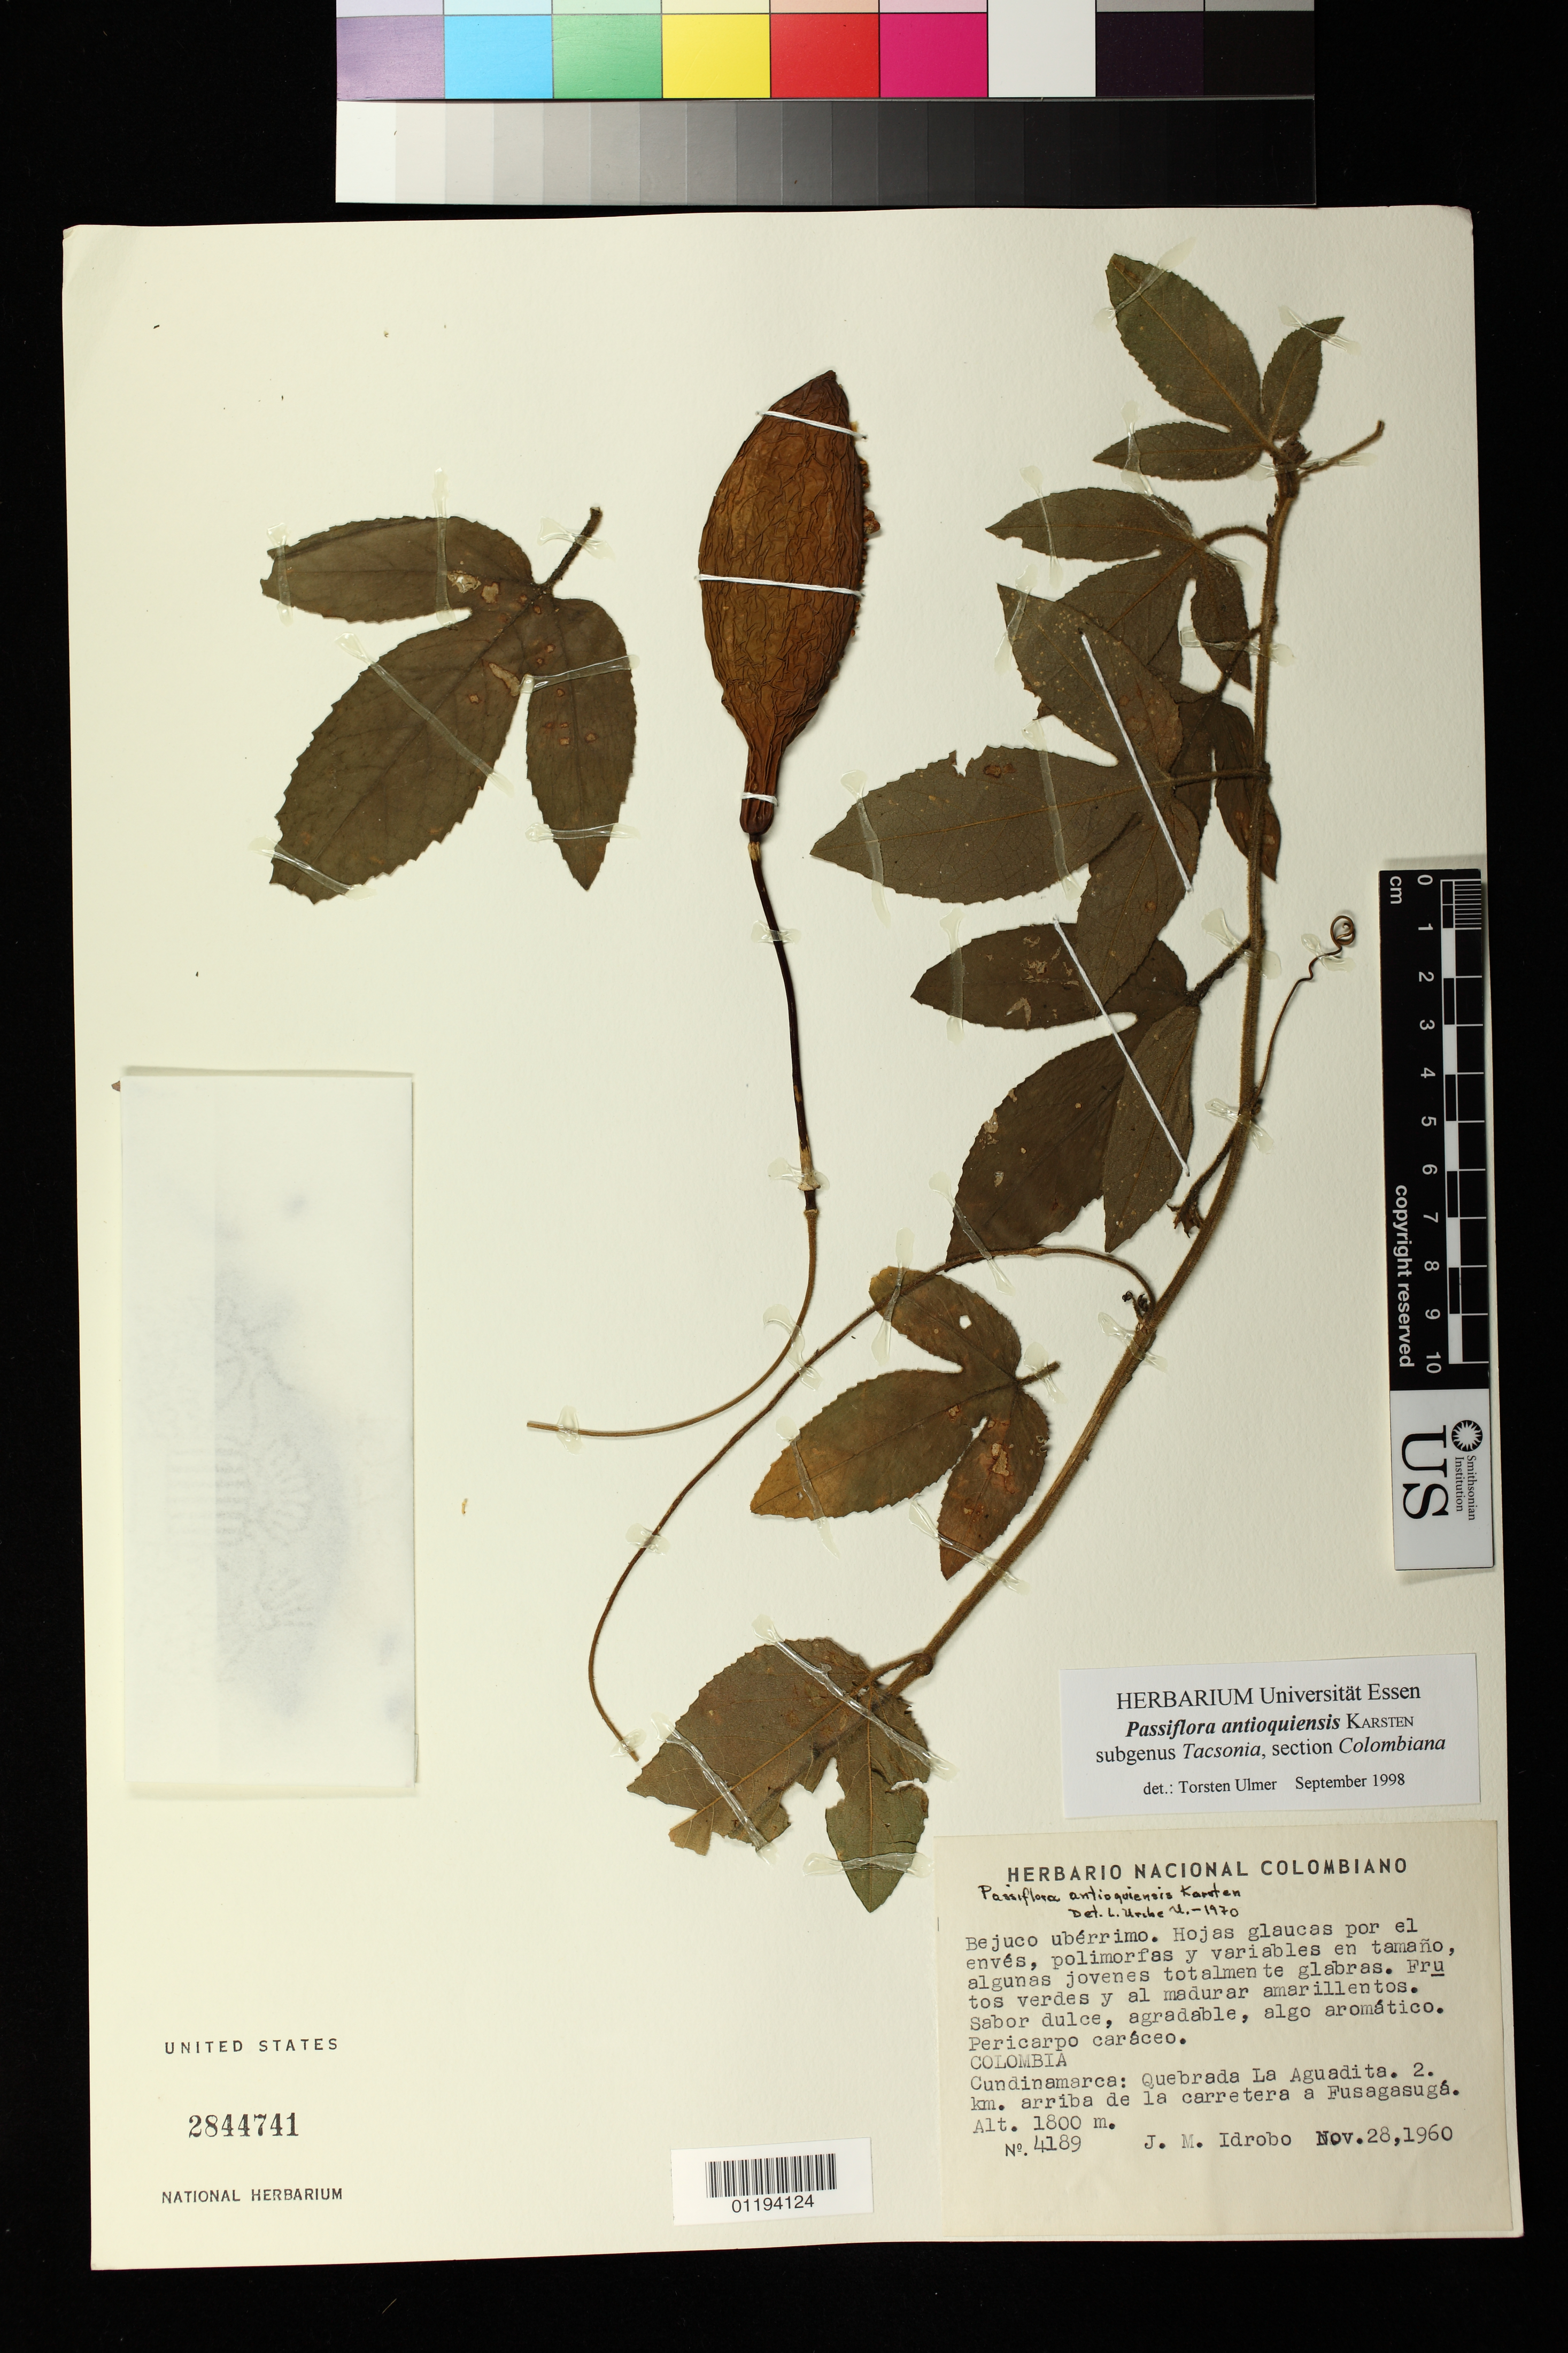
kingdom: Plantae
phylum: Tracheophyta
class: Magnoliopsida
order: Malpighiales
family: Passifloraceae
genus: Passiflora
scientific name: Passiflora antioquiensis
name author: H. Karst.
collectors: J. M. Idrobo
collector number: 4189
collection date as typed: Nov 28 1960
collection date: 1960-11-28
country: Colombia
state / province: Cundinamarca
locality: Quebrada La Aguadita, 2 km. arriba de a carretera a Fusagasugá.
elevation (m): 1800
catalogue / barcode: US 2844741